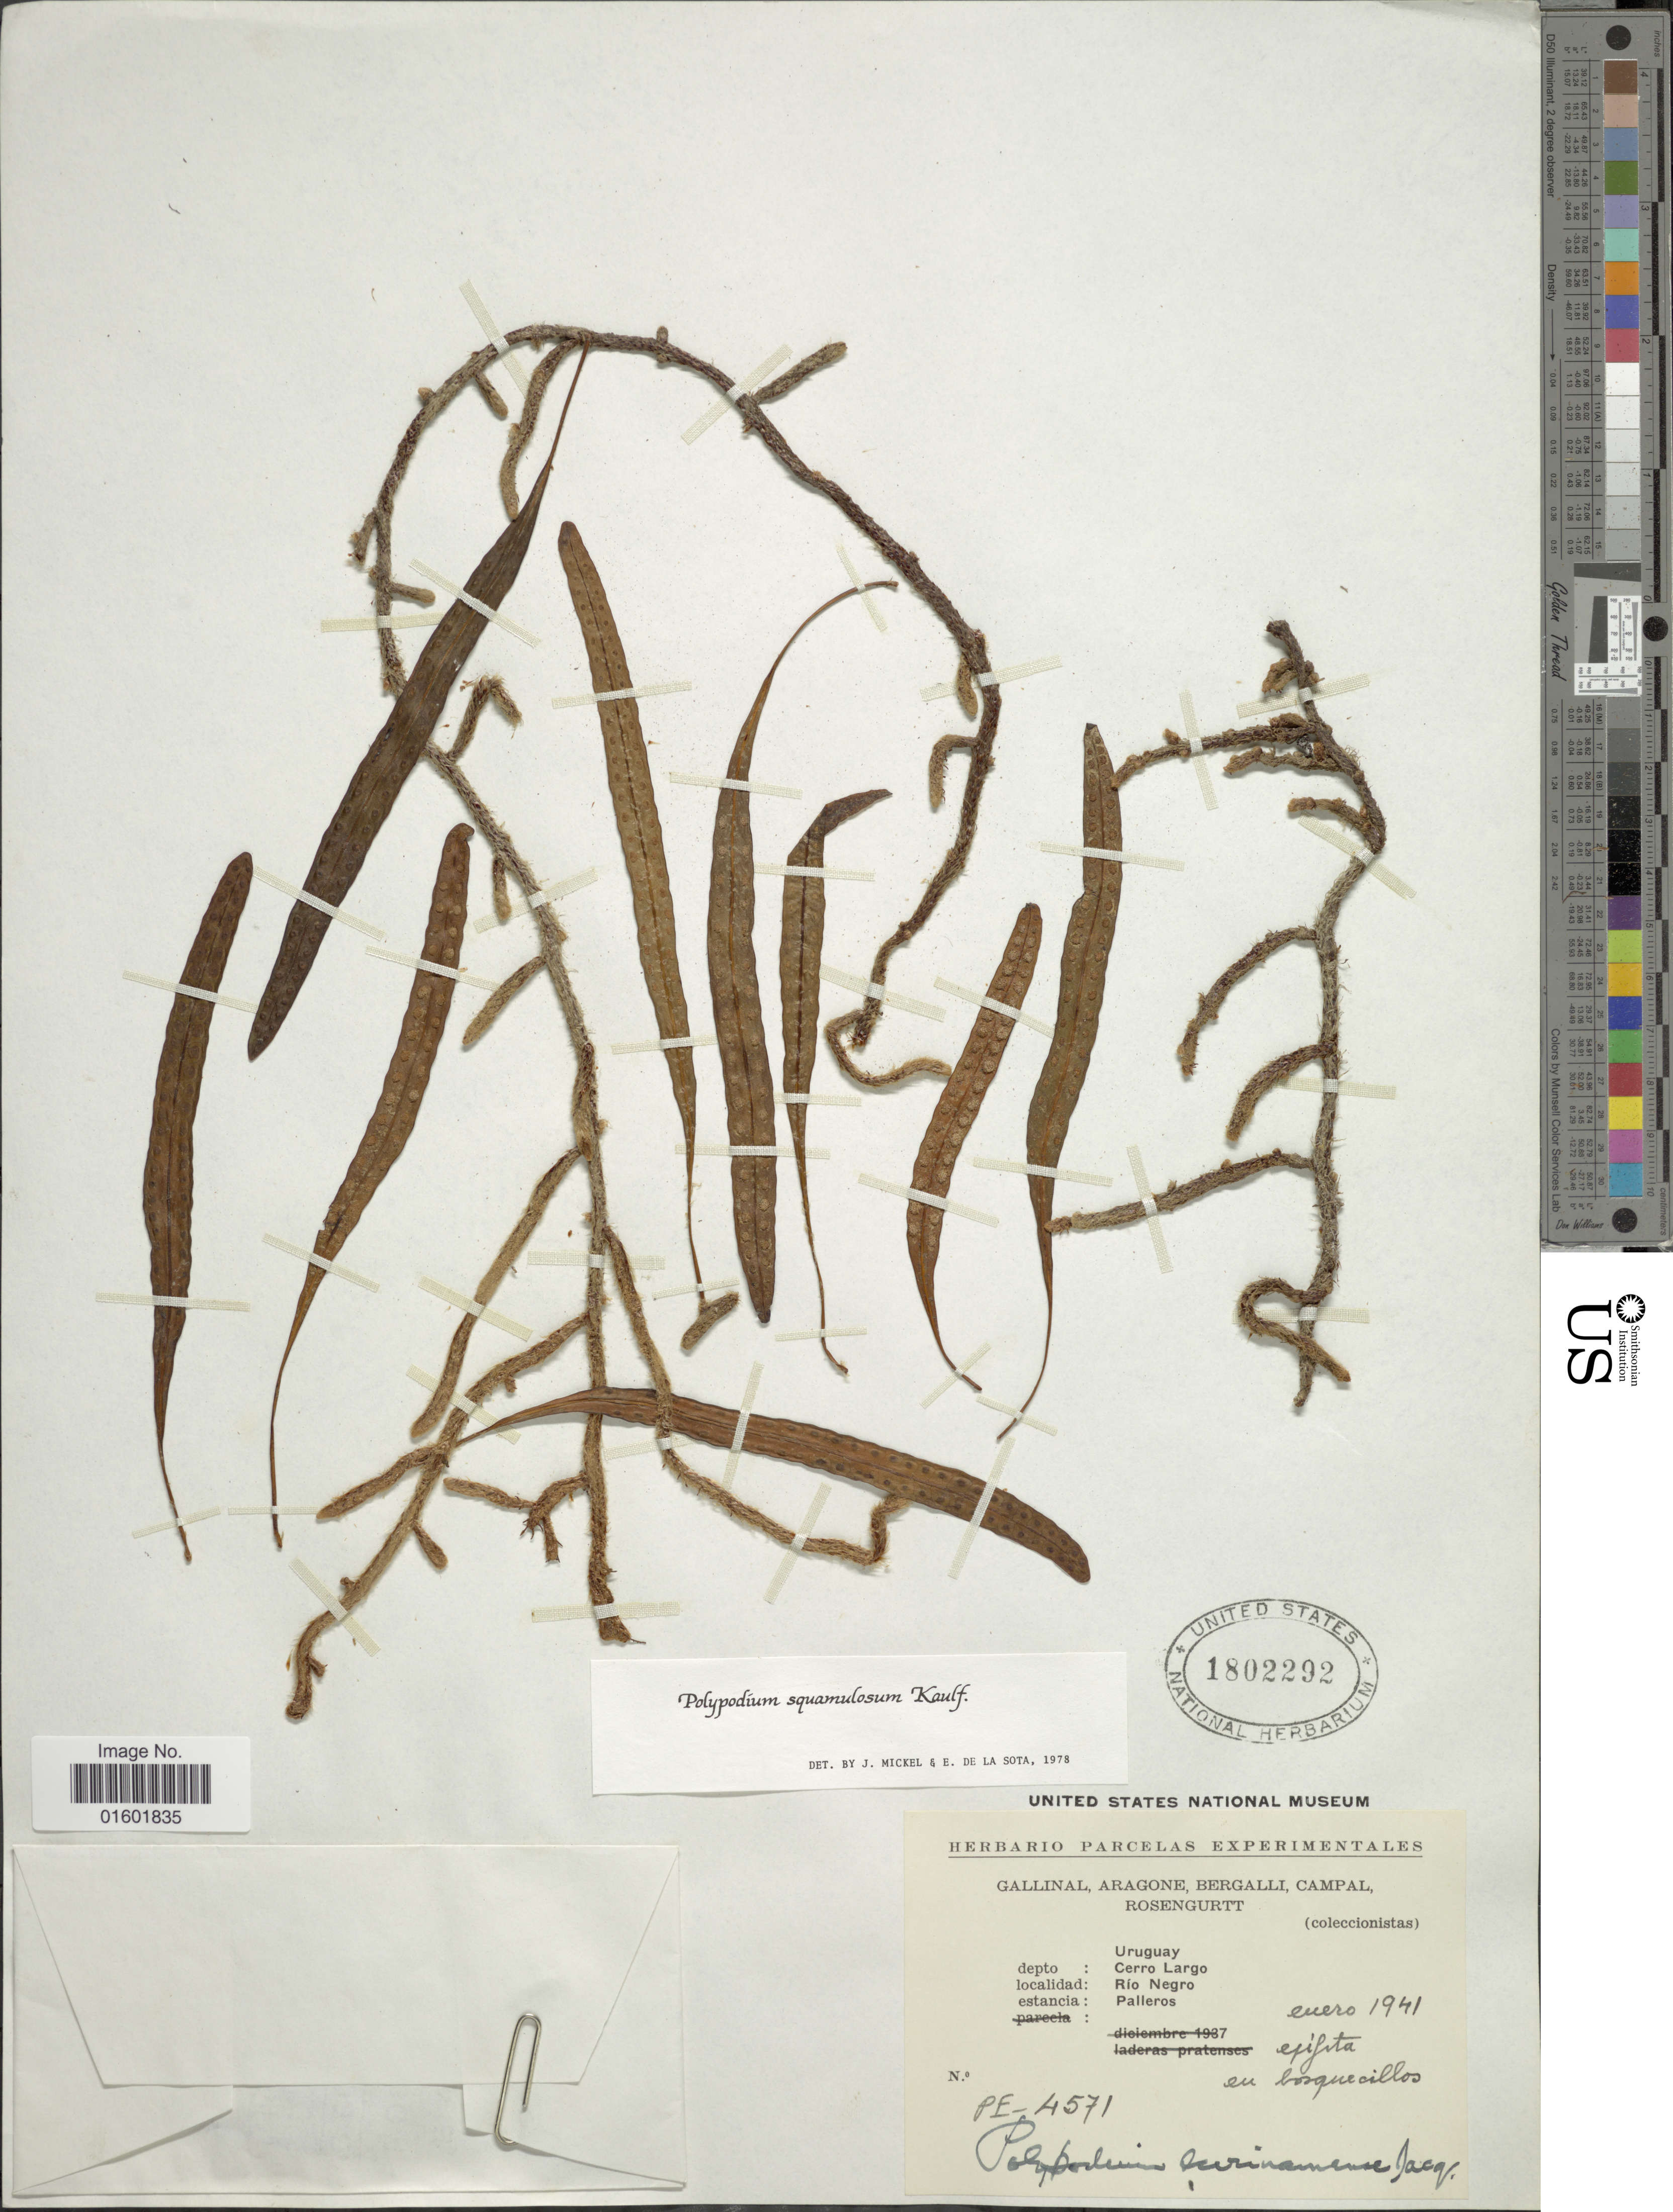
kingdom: Plantae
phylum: Tracheophyta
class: Polypodiopsida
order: Polypodiales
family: Polypodiaceae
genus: Microgramma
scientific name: Microgramma squamulosa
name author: (Kaulf.) Sota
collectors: -. Gallinal, -- Aragone, -- Bergalli, -- Campal & B. Rosengurtt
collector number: PE4571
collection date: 1941-01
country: Uruguay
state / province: Rio Negro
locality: Depto: Cerro Largo, estancia Palleros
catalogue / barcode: US 1802292